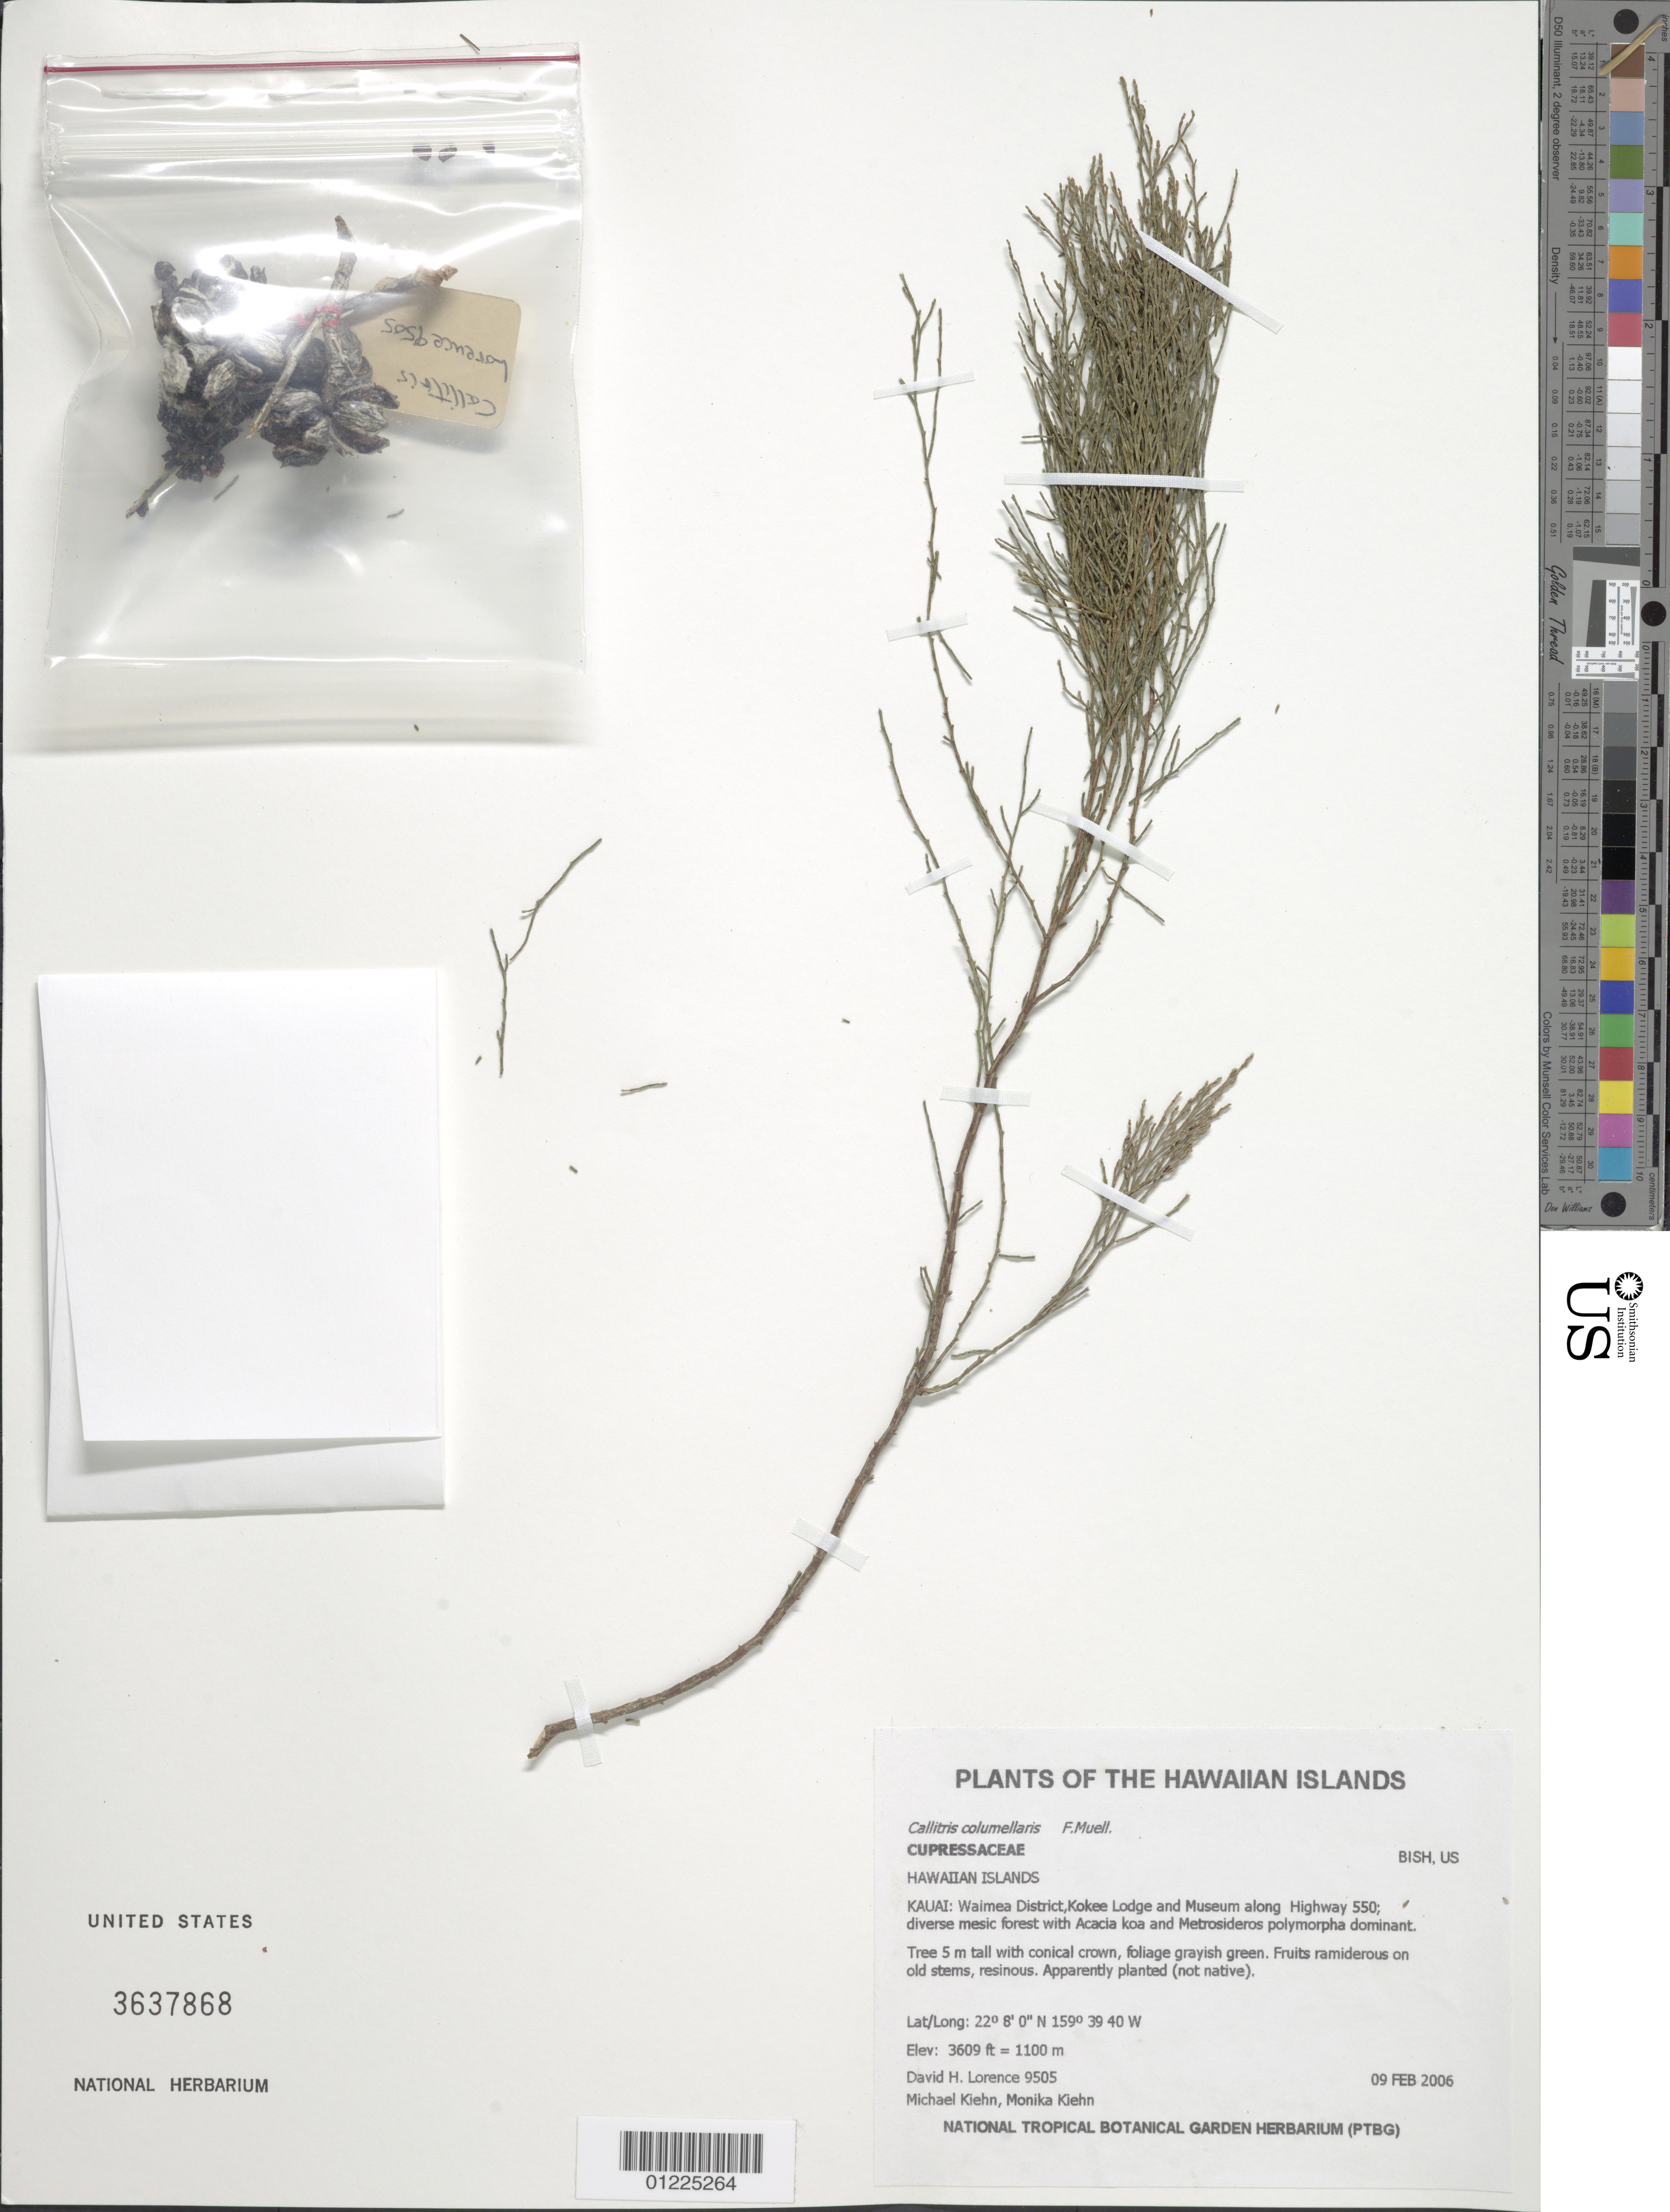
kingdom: Plantae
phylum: Tracheophyta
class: Pinopsida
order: Pinales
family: Cupressaceae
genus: Callitris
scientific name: Callitris columellaris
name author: F. Muell.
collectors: D. Lorence & M. Kiehn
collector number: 9505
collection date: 2006-02-09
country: United States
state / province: Hawaii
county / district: Kauai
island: Kaua'i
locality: Waimea District, Kokee Lodge and Museum along Hwy 550.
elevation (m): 1100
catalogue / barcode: US 3637868